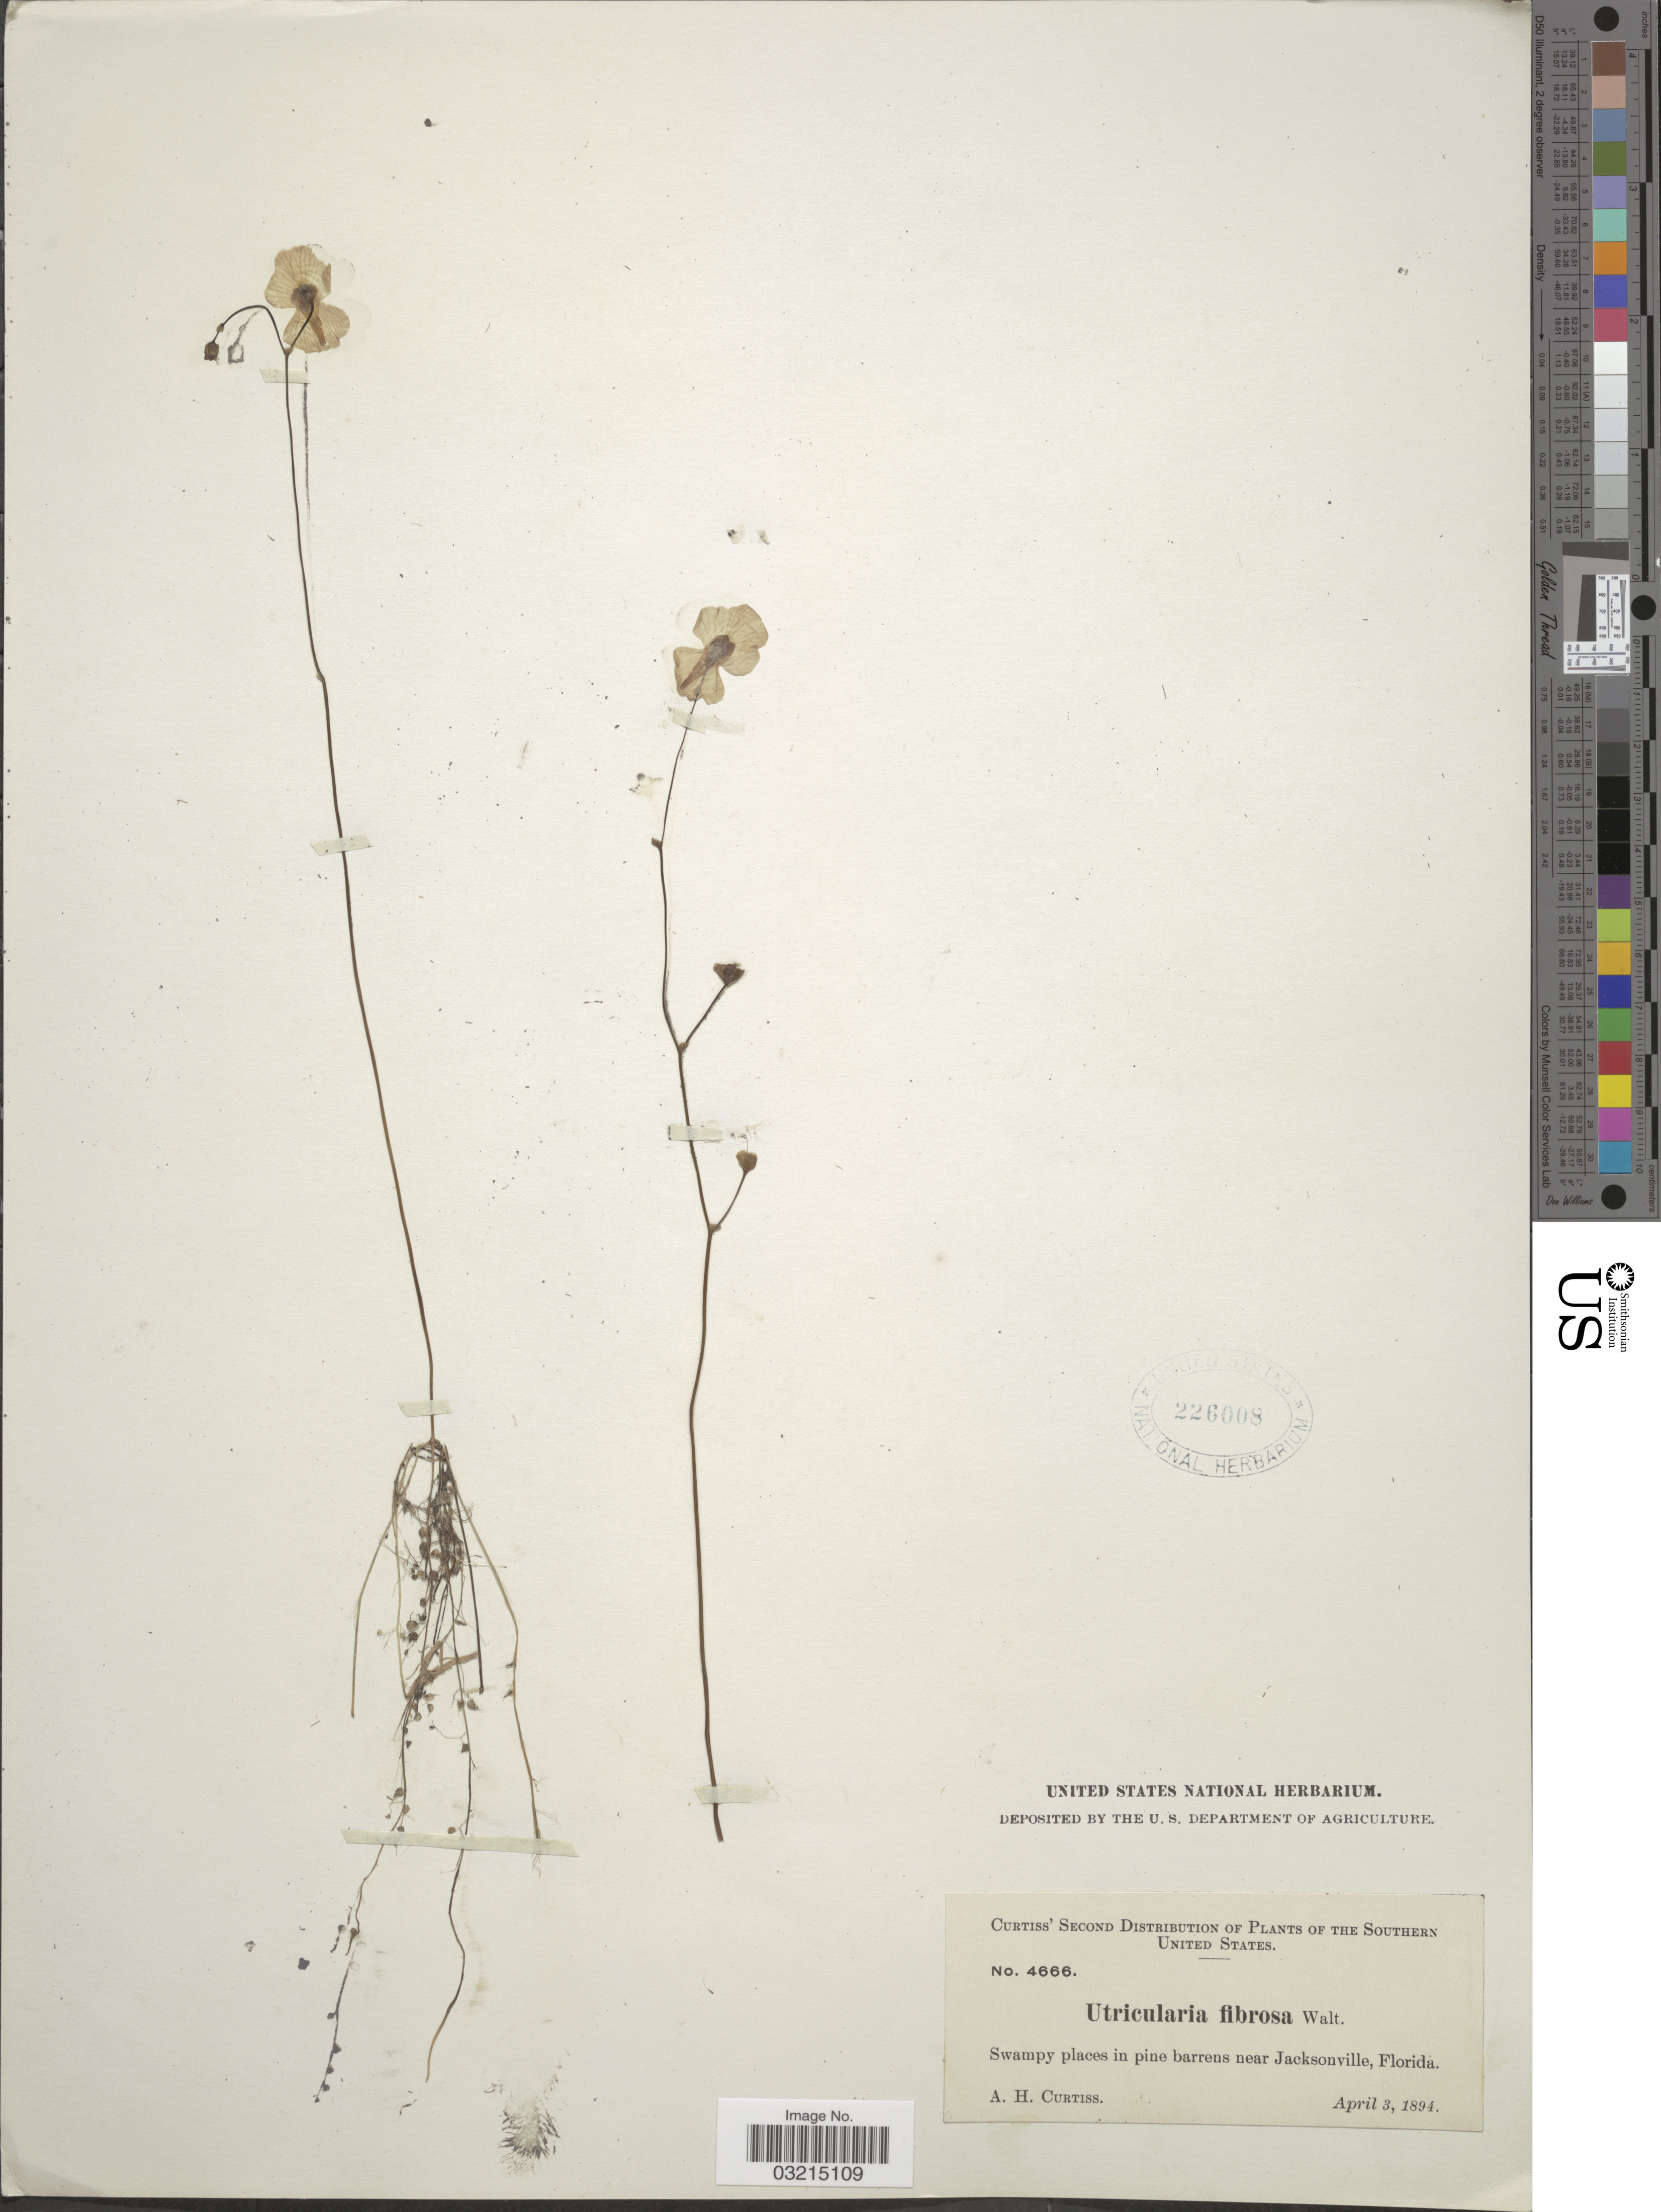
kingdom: Plantae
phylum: Tracheophyta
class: Magnoliopsida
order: Lamiales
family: Lentibulariaceae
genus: Utricularia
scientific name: Utricularia gibba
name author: L.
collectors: A. Curtis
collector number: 4666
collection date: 1894-04-03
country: United States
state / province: Florida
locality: Southern United States. Swampy places in pine barrens near Jacksonville.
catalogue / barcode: US 226008